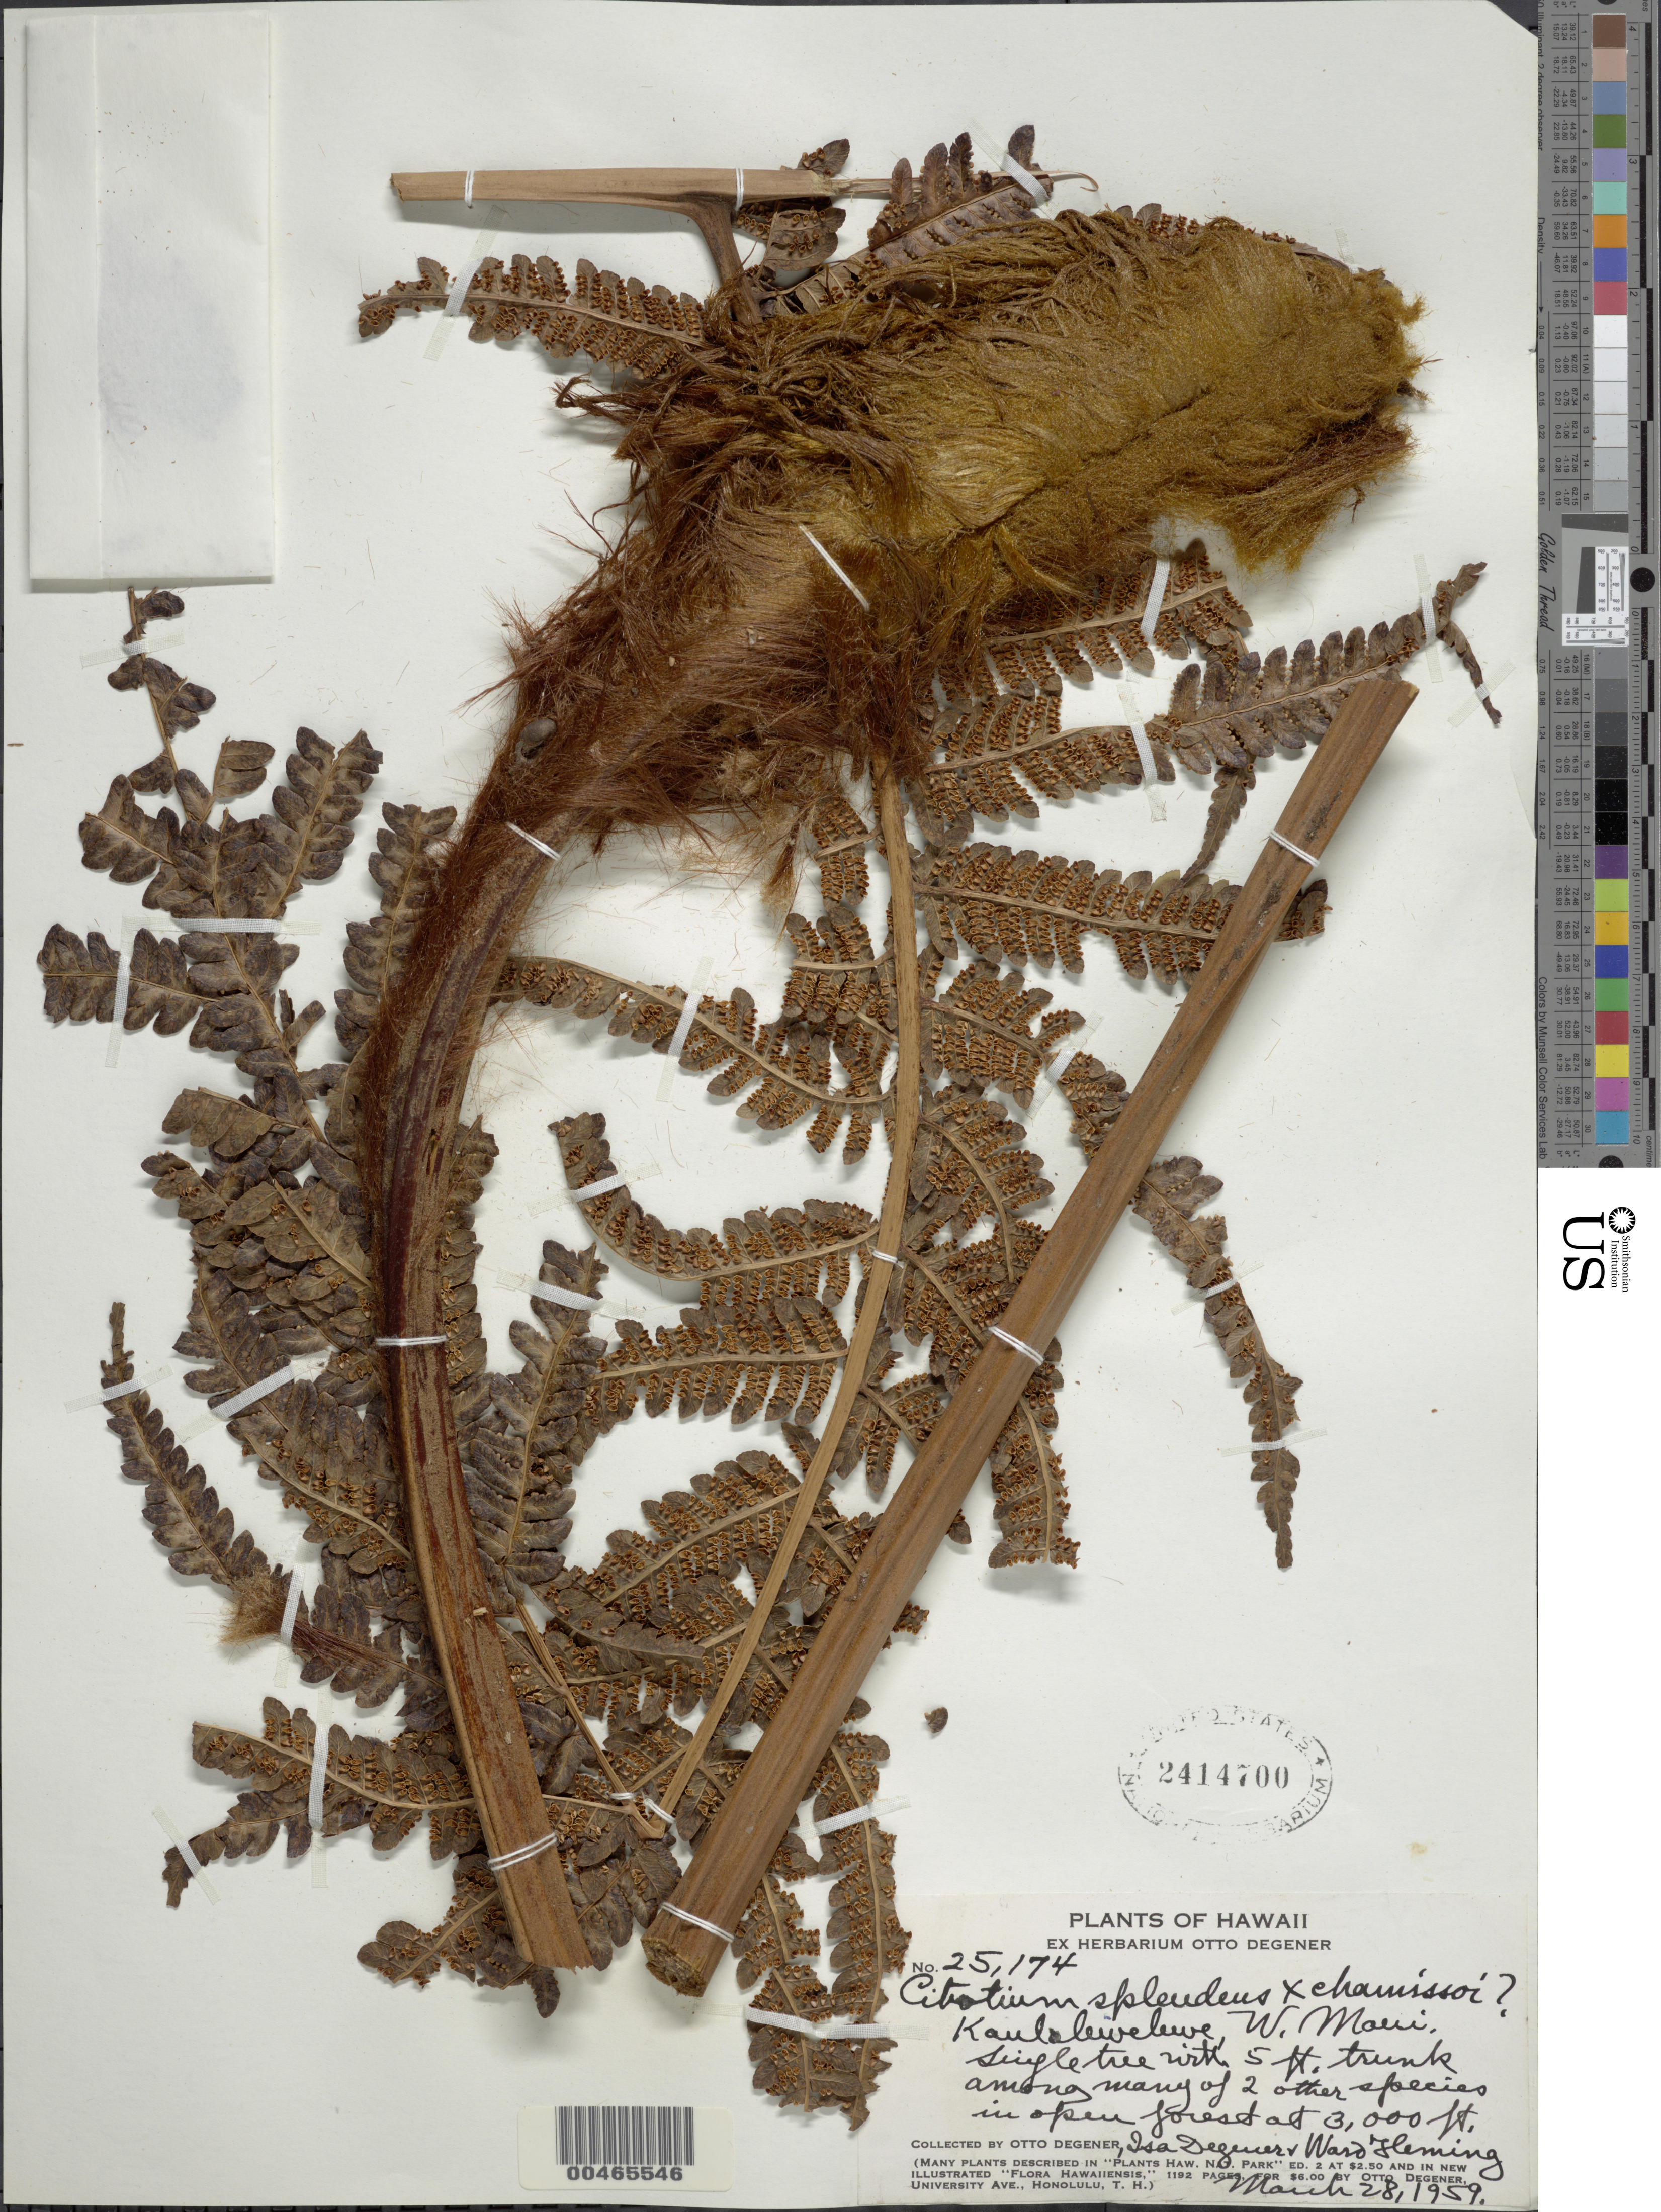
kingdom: Plantae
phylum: Tracheophyta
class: Polypodiopsida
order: Cyatheales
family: Cibotiaceae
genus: Cibotium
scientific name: Cibotium menziesii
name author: Hook.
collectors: O. Degener, I. Degener & W. Fleming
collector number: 25174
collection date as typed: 28 Mar 1959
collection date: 1959-03-28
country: United States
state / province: Hawaii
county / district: Maui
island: Maui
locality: Kaulalewelewe, W Maui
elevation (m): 914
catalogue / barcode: US 2414700